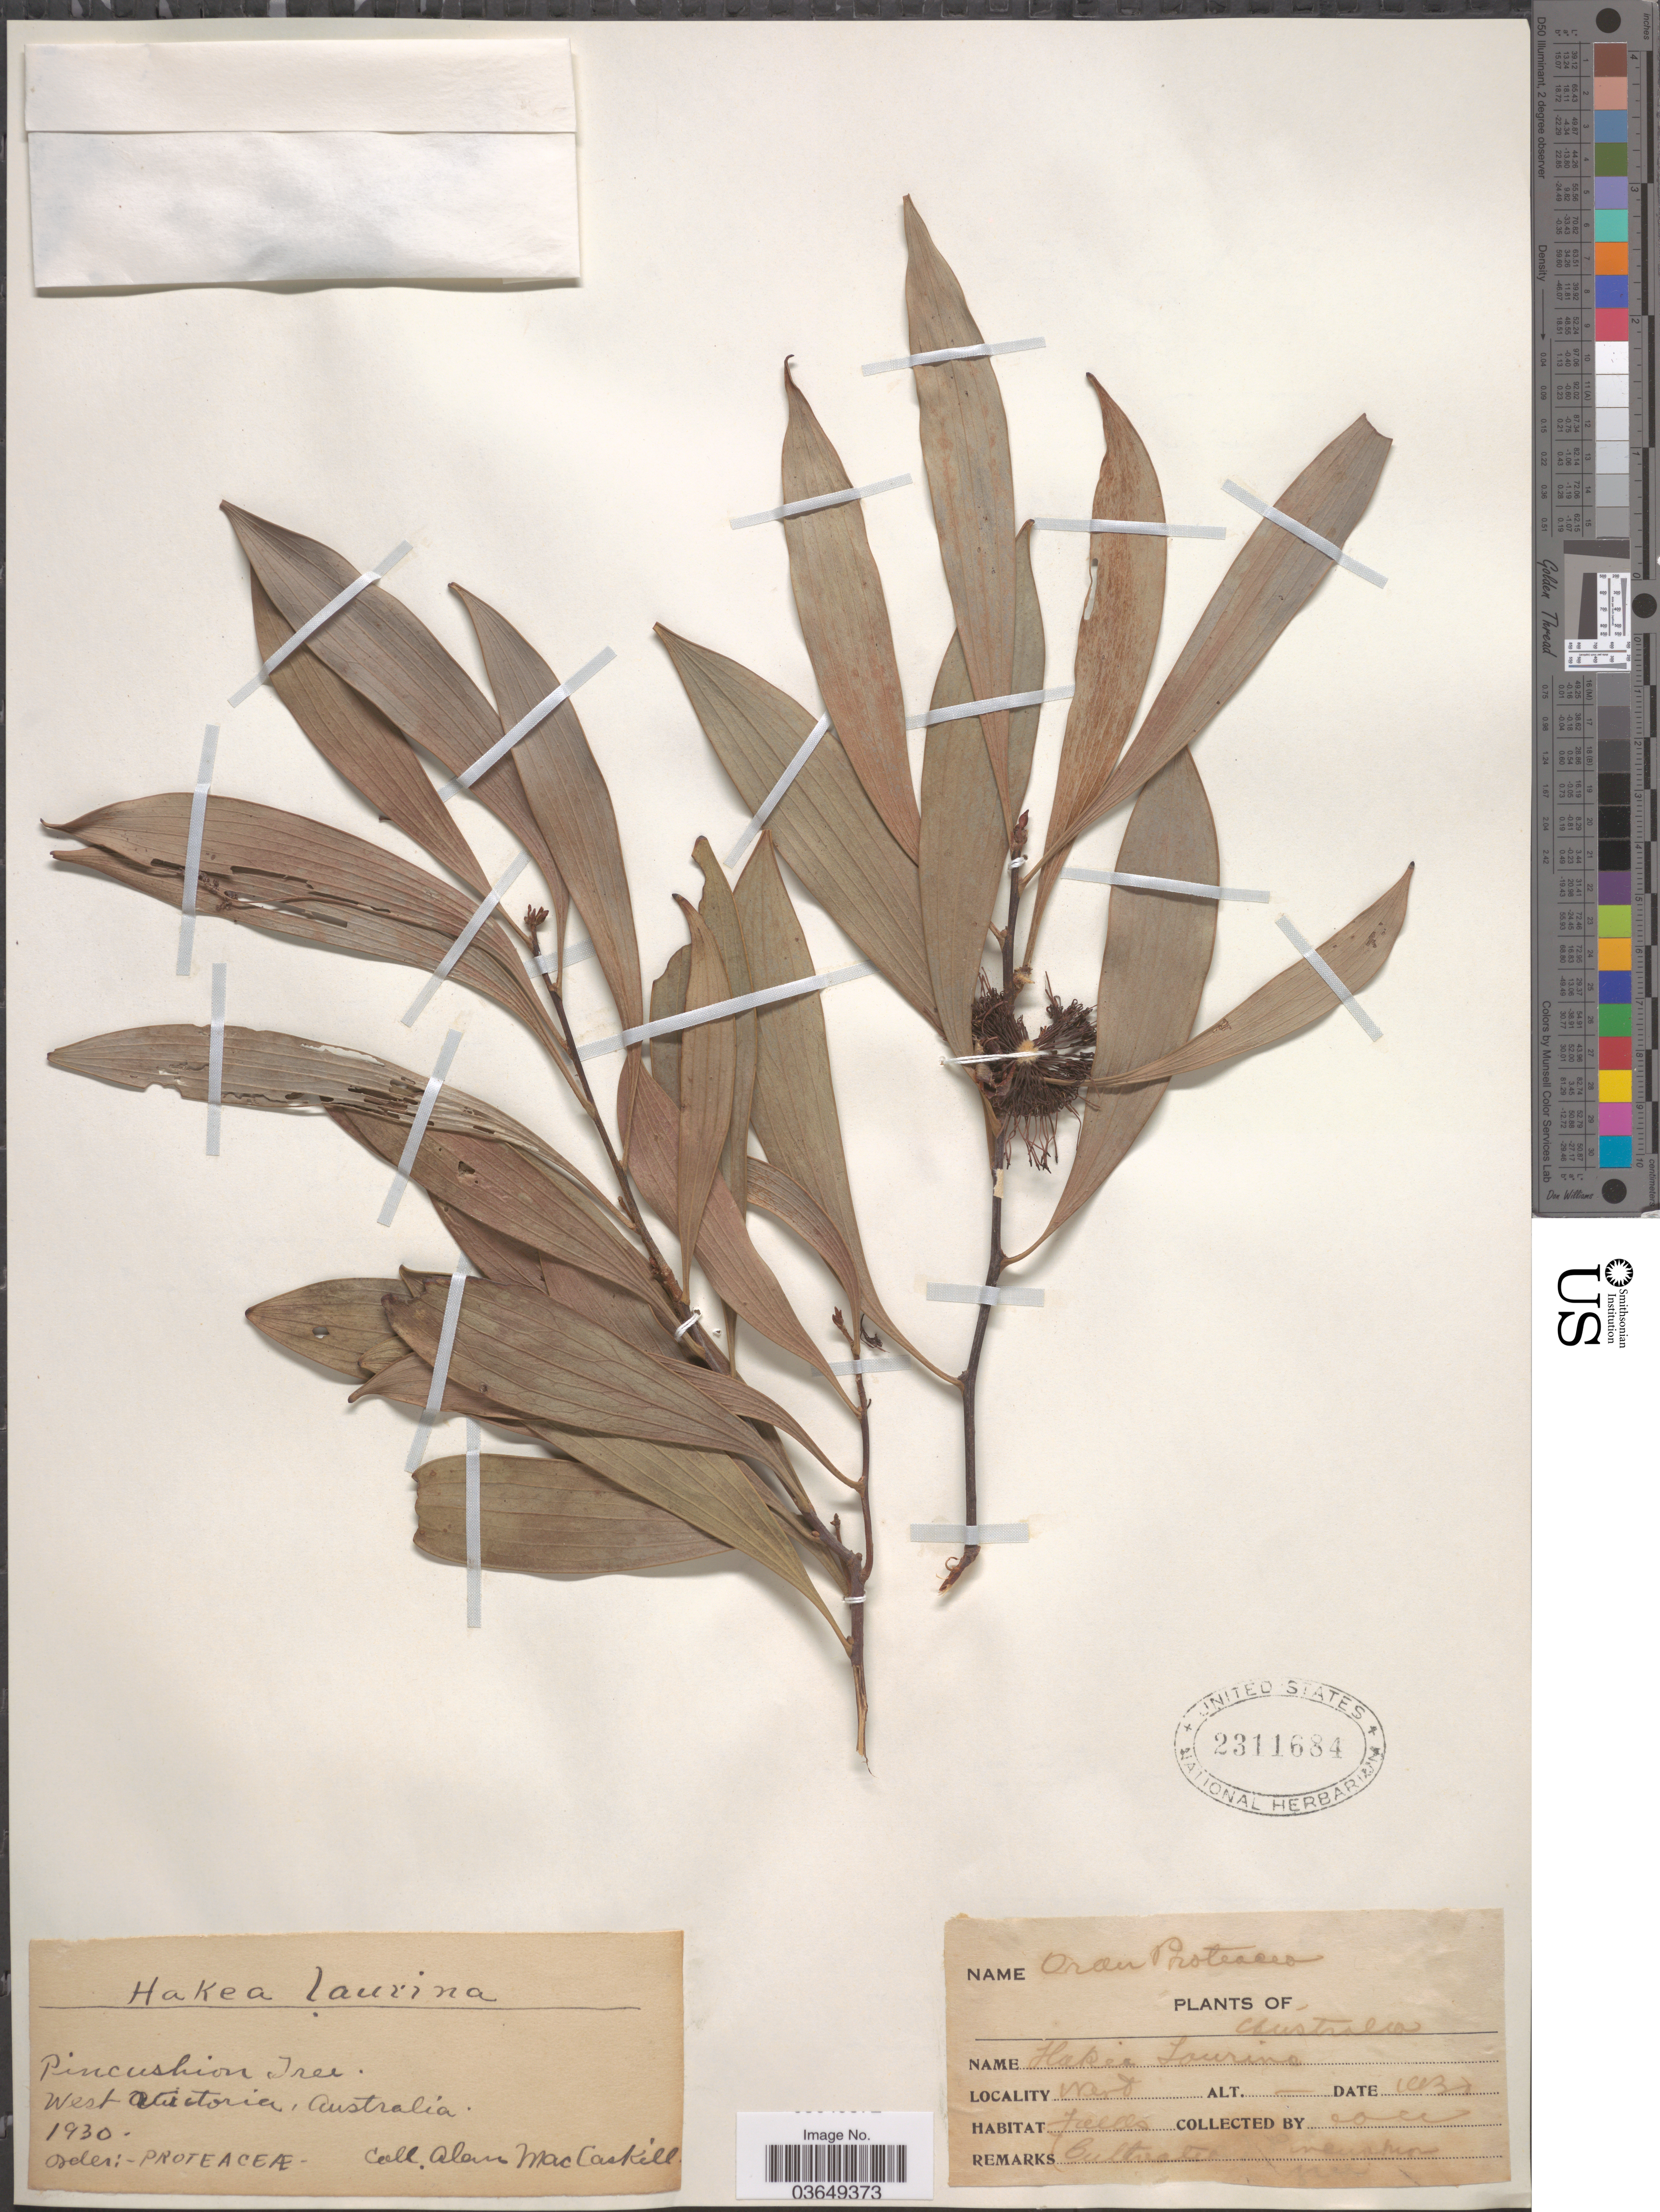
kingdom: Plantae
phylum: Tracheophyta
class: Magnoliopsida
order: Proteales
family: Proteaceae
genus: Hakea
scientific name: Hakea laurina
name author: R. Br.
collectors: A. MacCaskill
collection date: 1930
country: Australia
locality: West Victoria.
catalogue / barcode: US 2311684